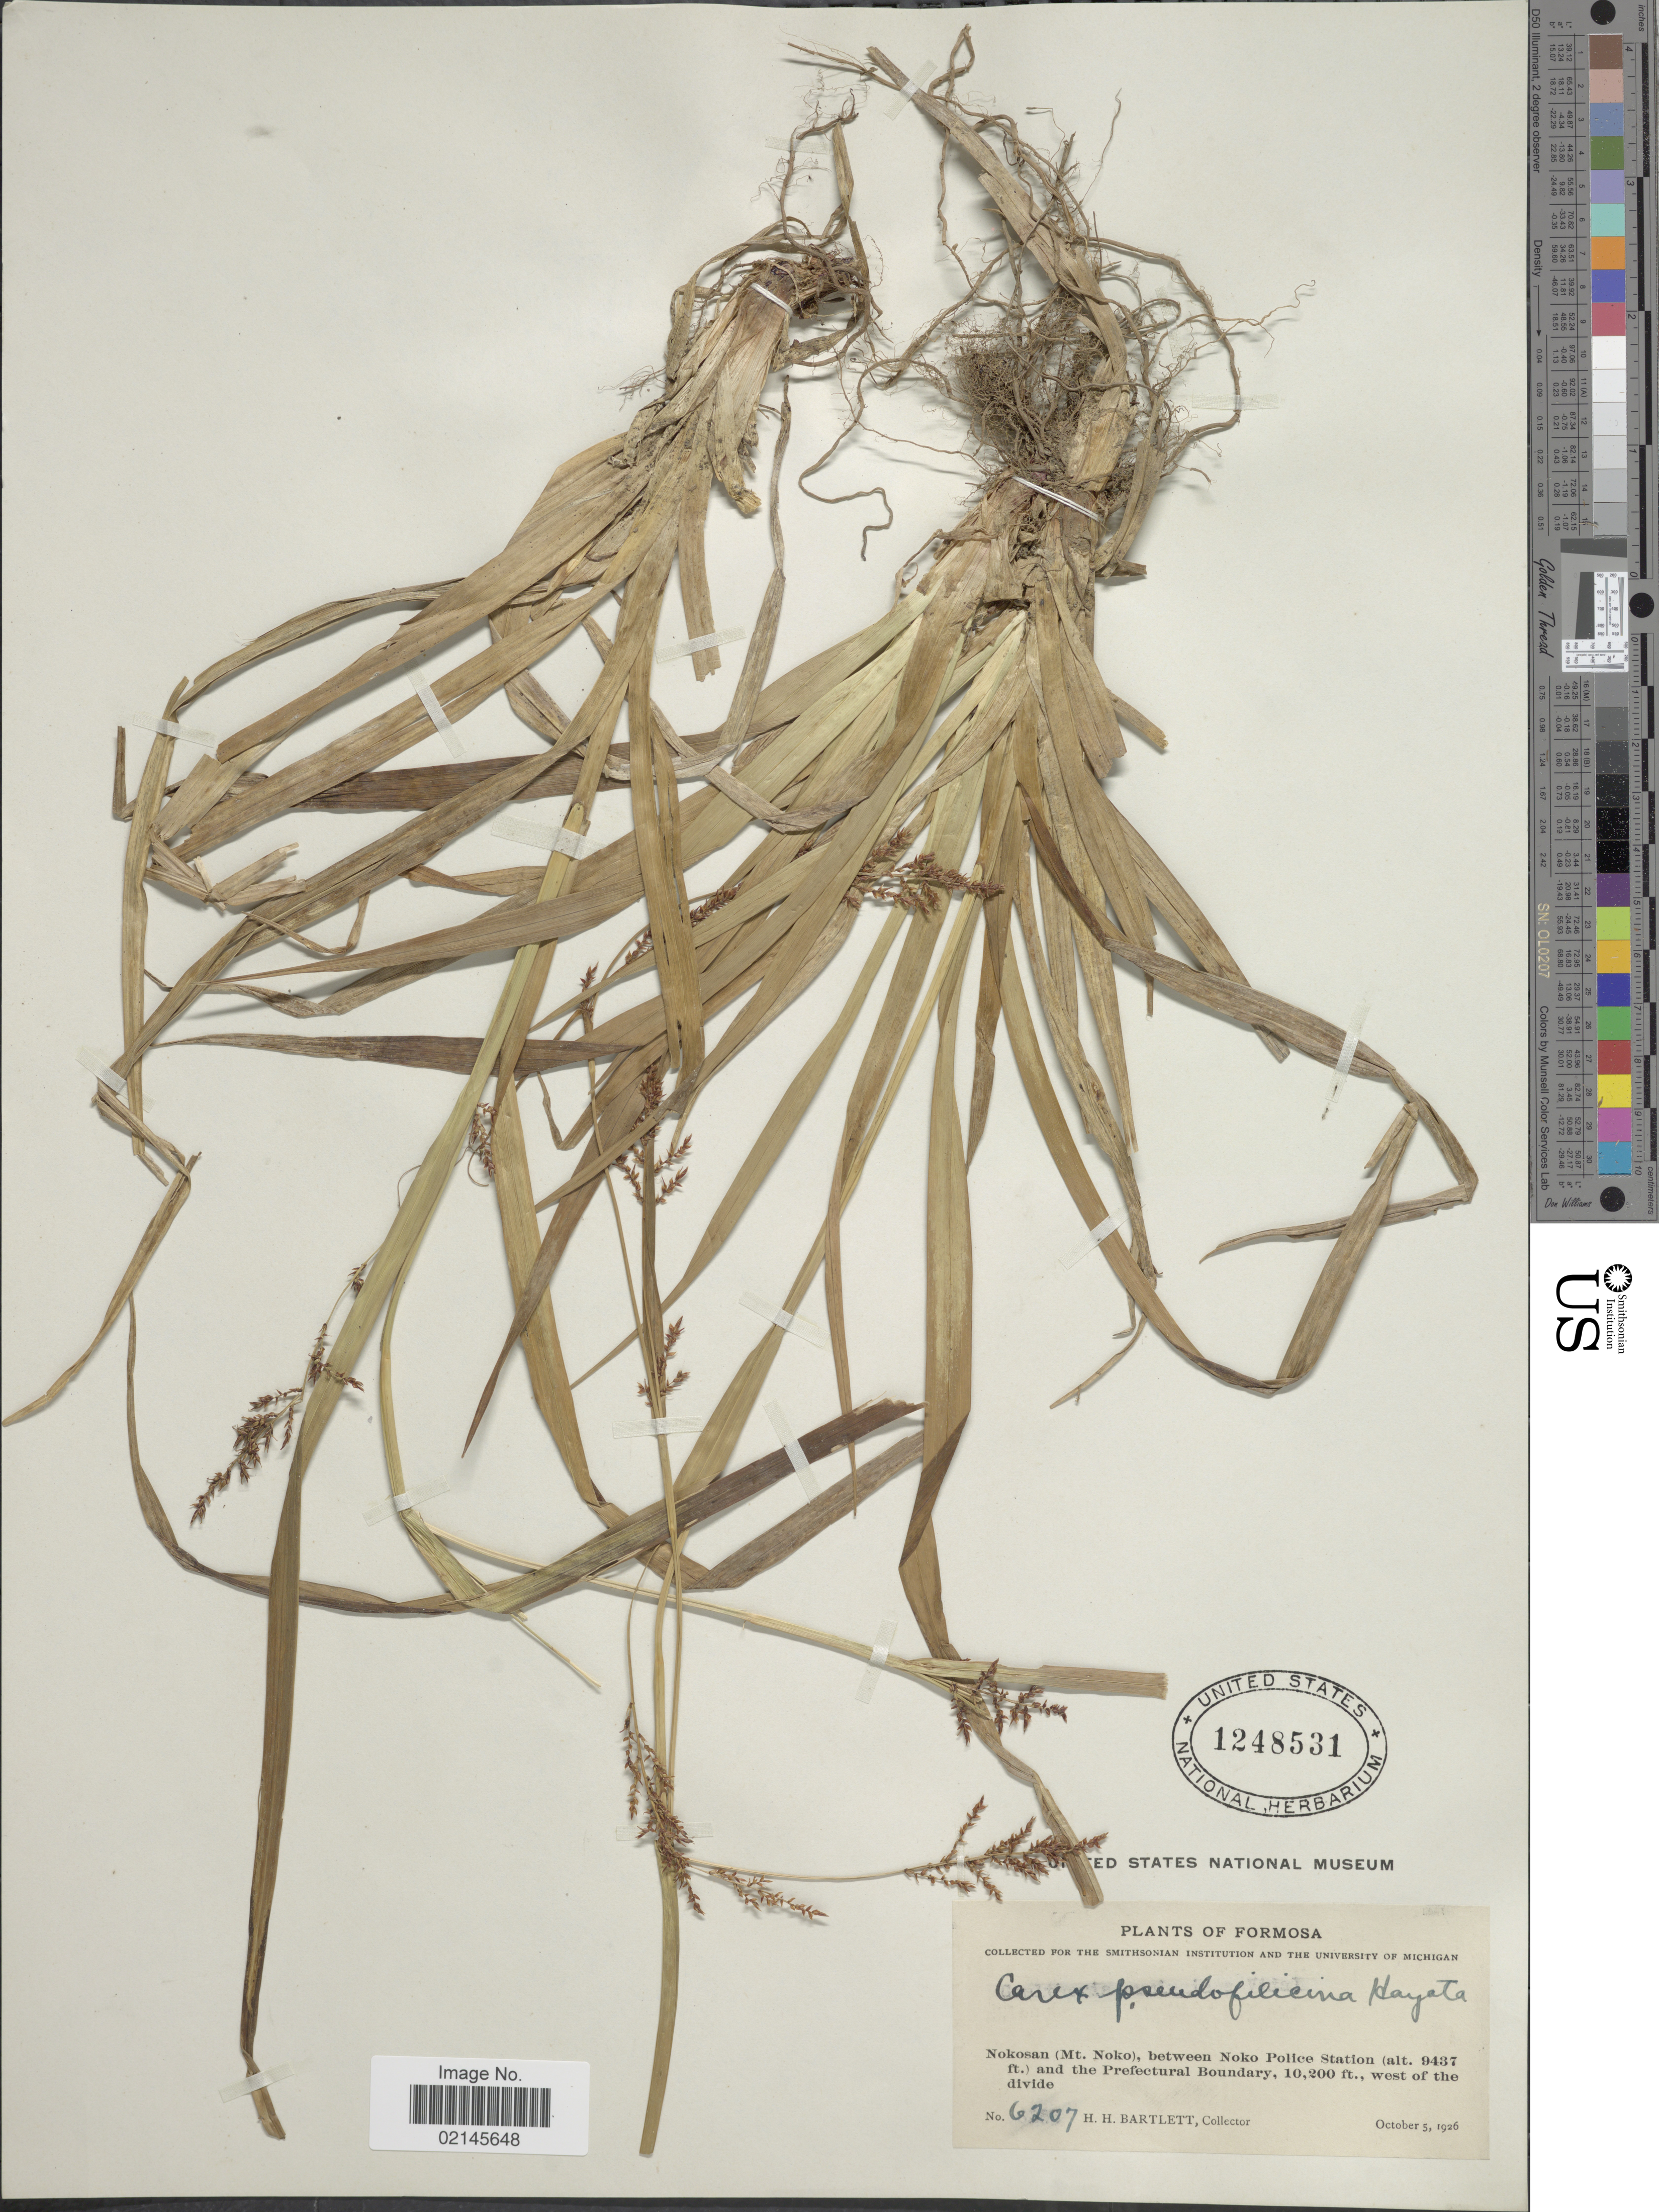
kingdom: Plantae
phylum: Tracheophyta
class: Liliopsida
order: Poales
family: Cyperaceae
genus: Carex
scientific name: Carex filicina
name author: Nees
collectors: H. H. Bartlett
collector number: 6207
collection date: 1926-10-05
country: Taiwan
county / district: Hualien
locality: Formosa, Nokosan (Mt. Noso), between Noko Police Station and the Prefectural Boundary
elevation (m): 2876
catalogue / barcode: US 1248531